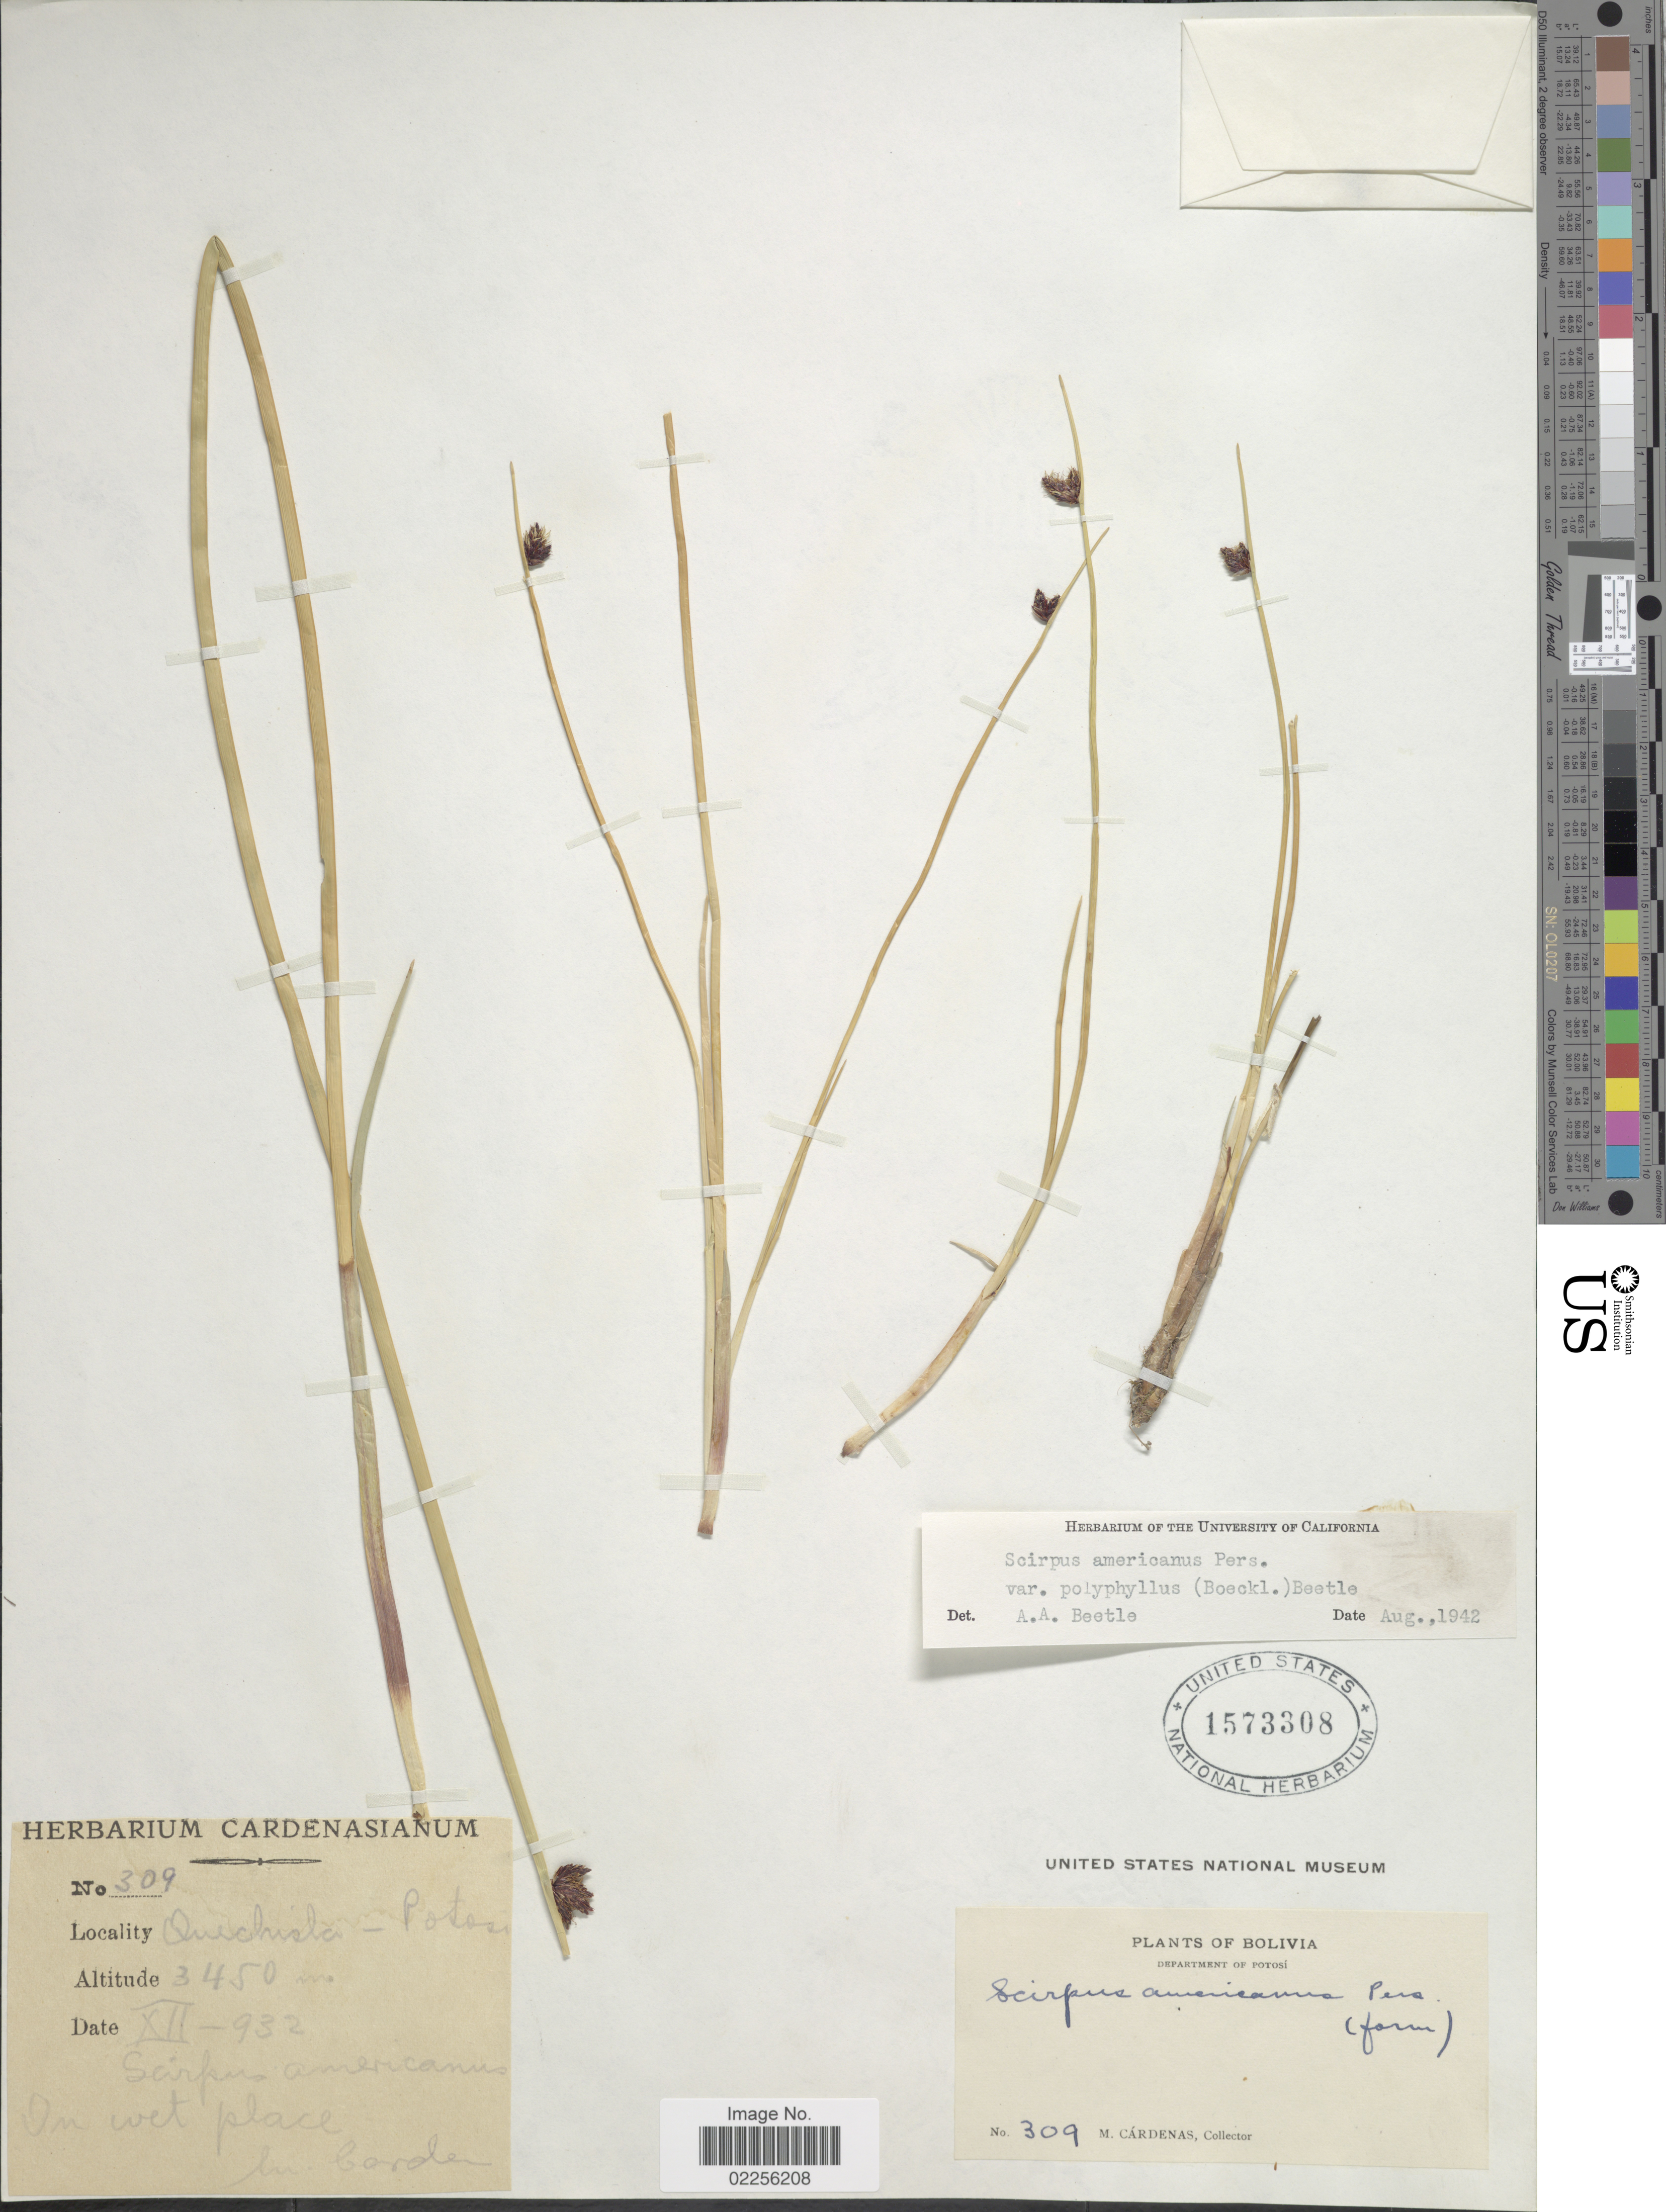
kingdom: Plantae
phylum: Tracheophyta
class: Liliopsida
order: Poales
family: Cyperaceae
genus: Schoenoplectus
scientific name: Schoenoplectus pungens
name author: (Vahl) Palla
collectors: M. Cárdenas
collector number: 309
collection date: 1932-12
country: Bolivia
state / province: Potosi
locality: Department of Potosí, Quechisla, In wet place.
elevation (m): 3450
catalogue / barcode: US 1573308